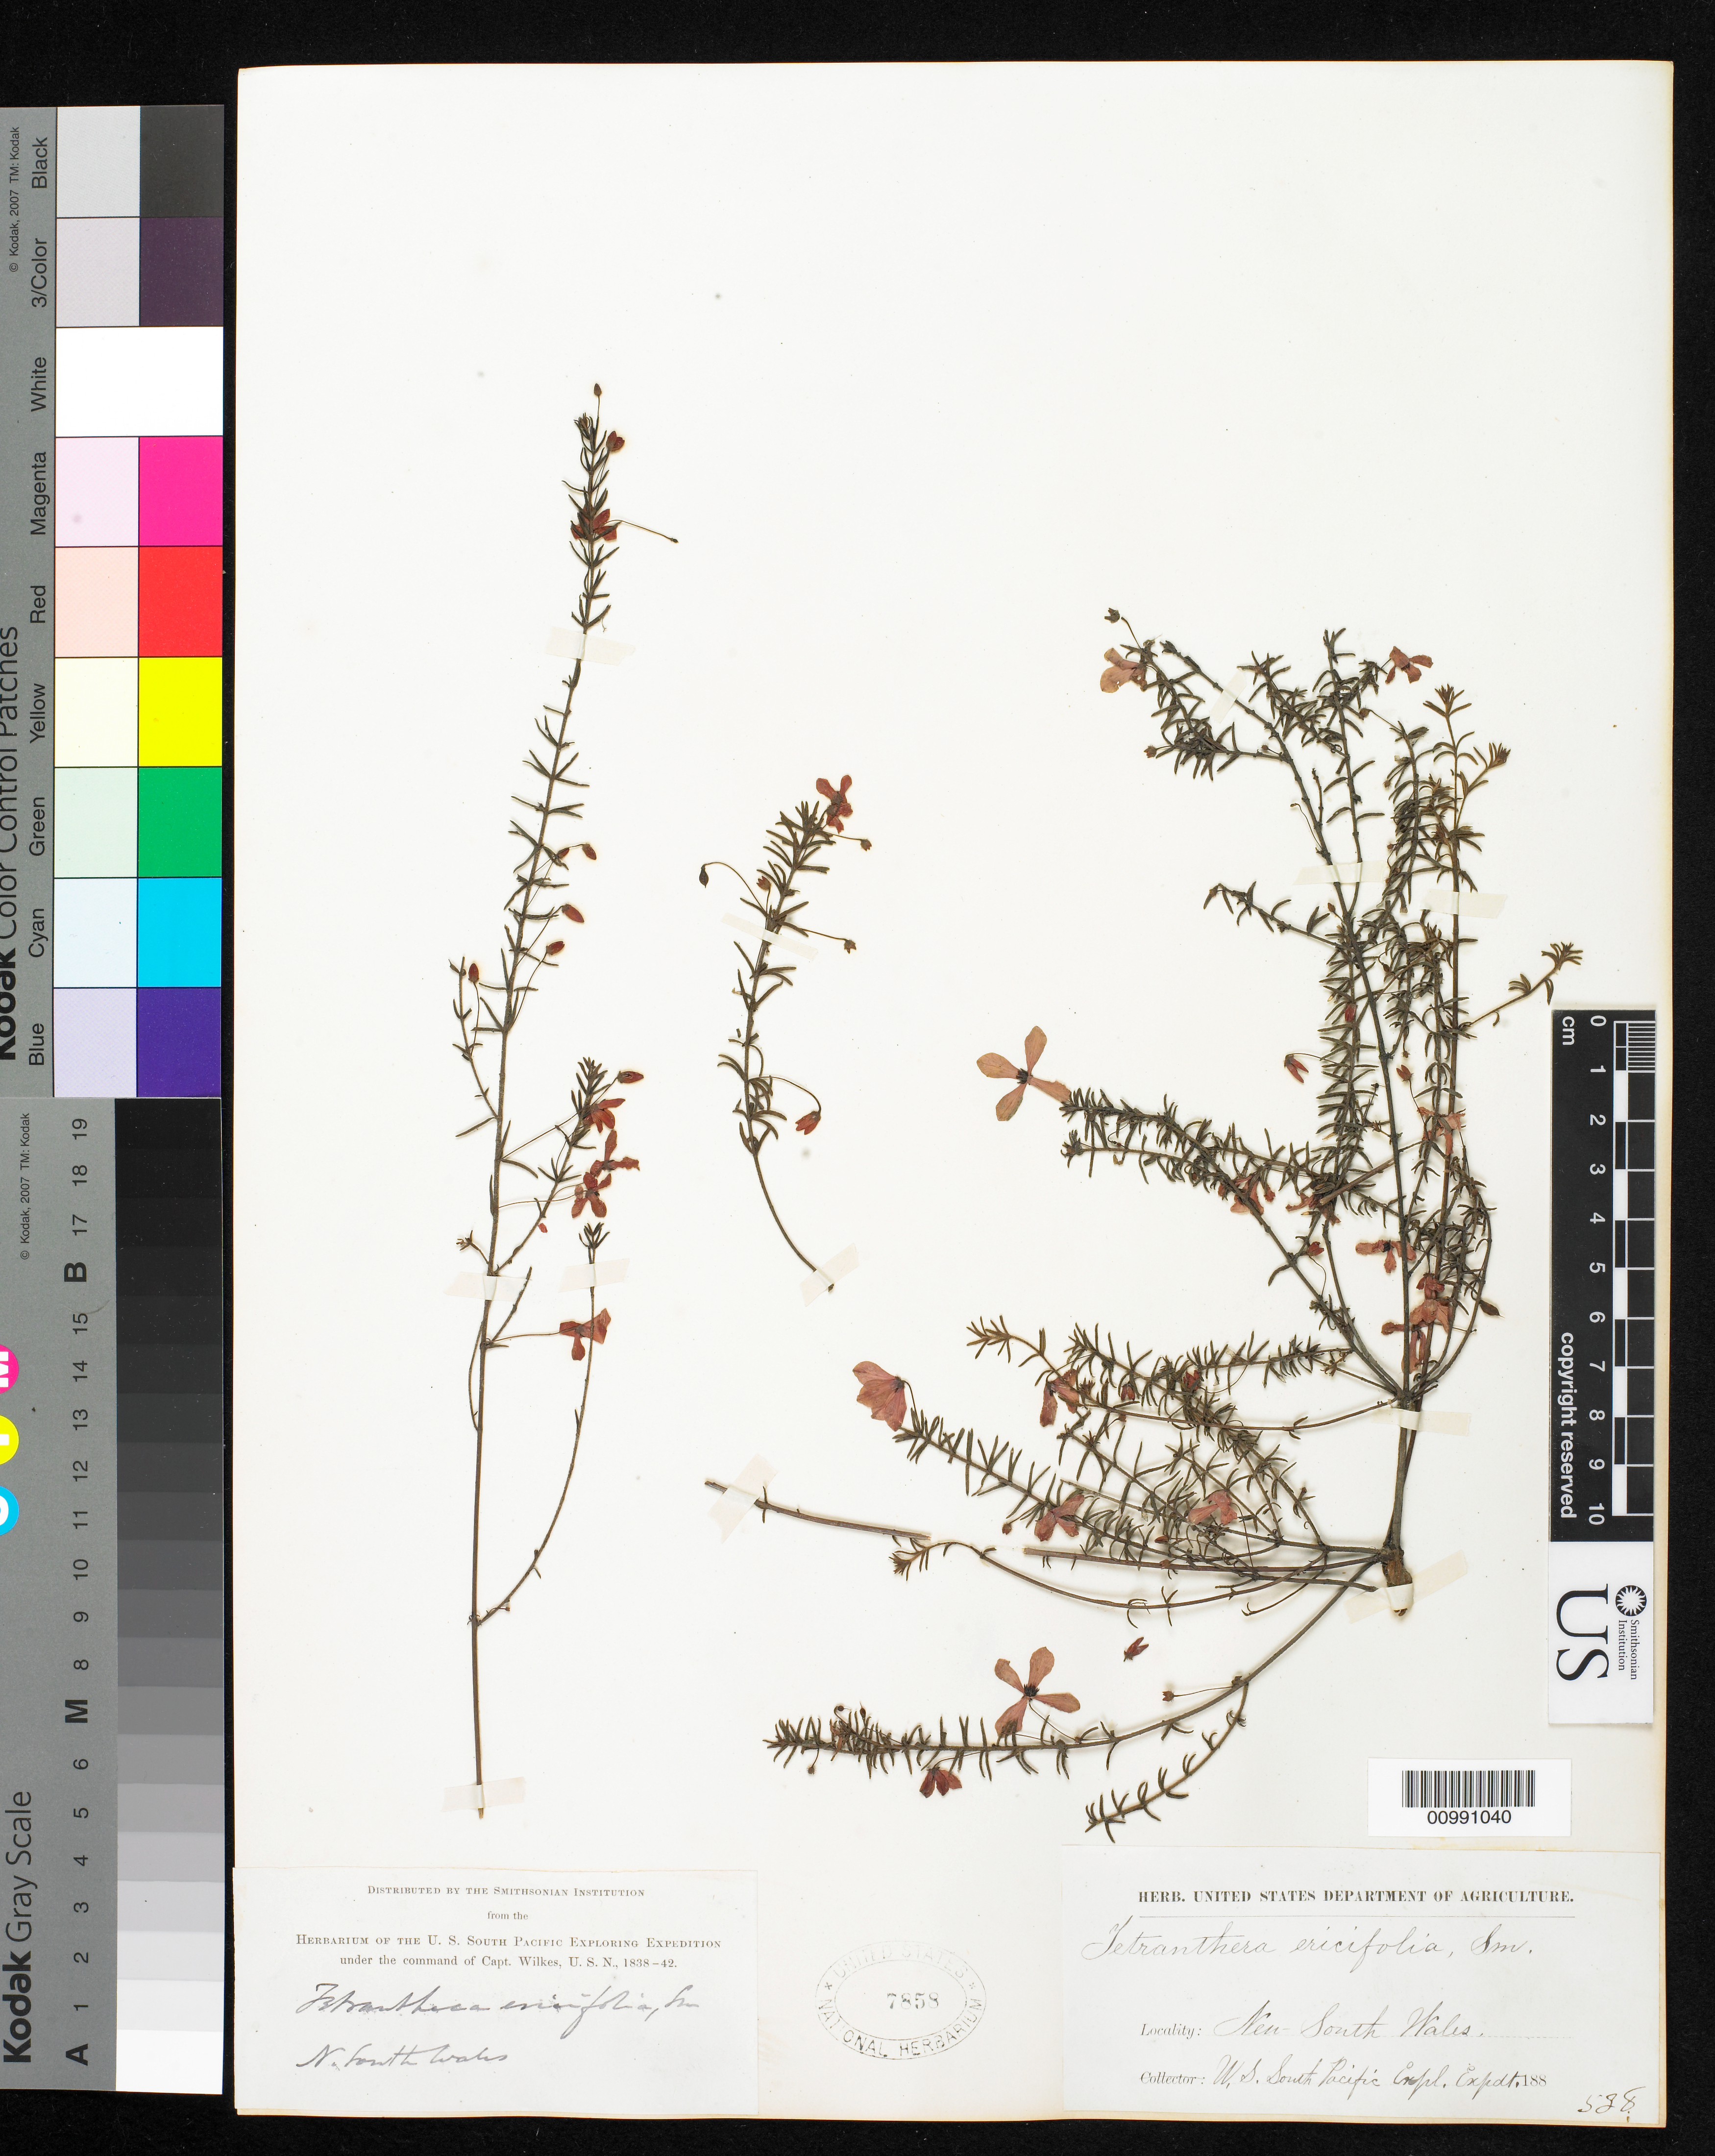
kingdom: Plantae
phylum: Tracheophyta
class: Magnoliopsida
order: Oxalidales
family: Elaeocarpaceae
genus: Tetratheca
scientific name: Tetratheca ericifolia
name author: F. Muell.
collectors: Wilkes Explor. Exped.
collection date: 1838/1842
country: Australia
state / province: New South Wales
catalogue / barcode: US 7858